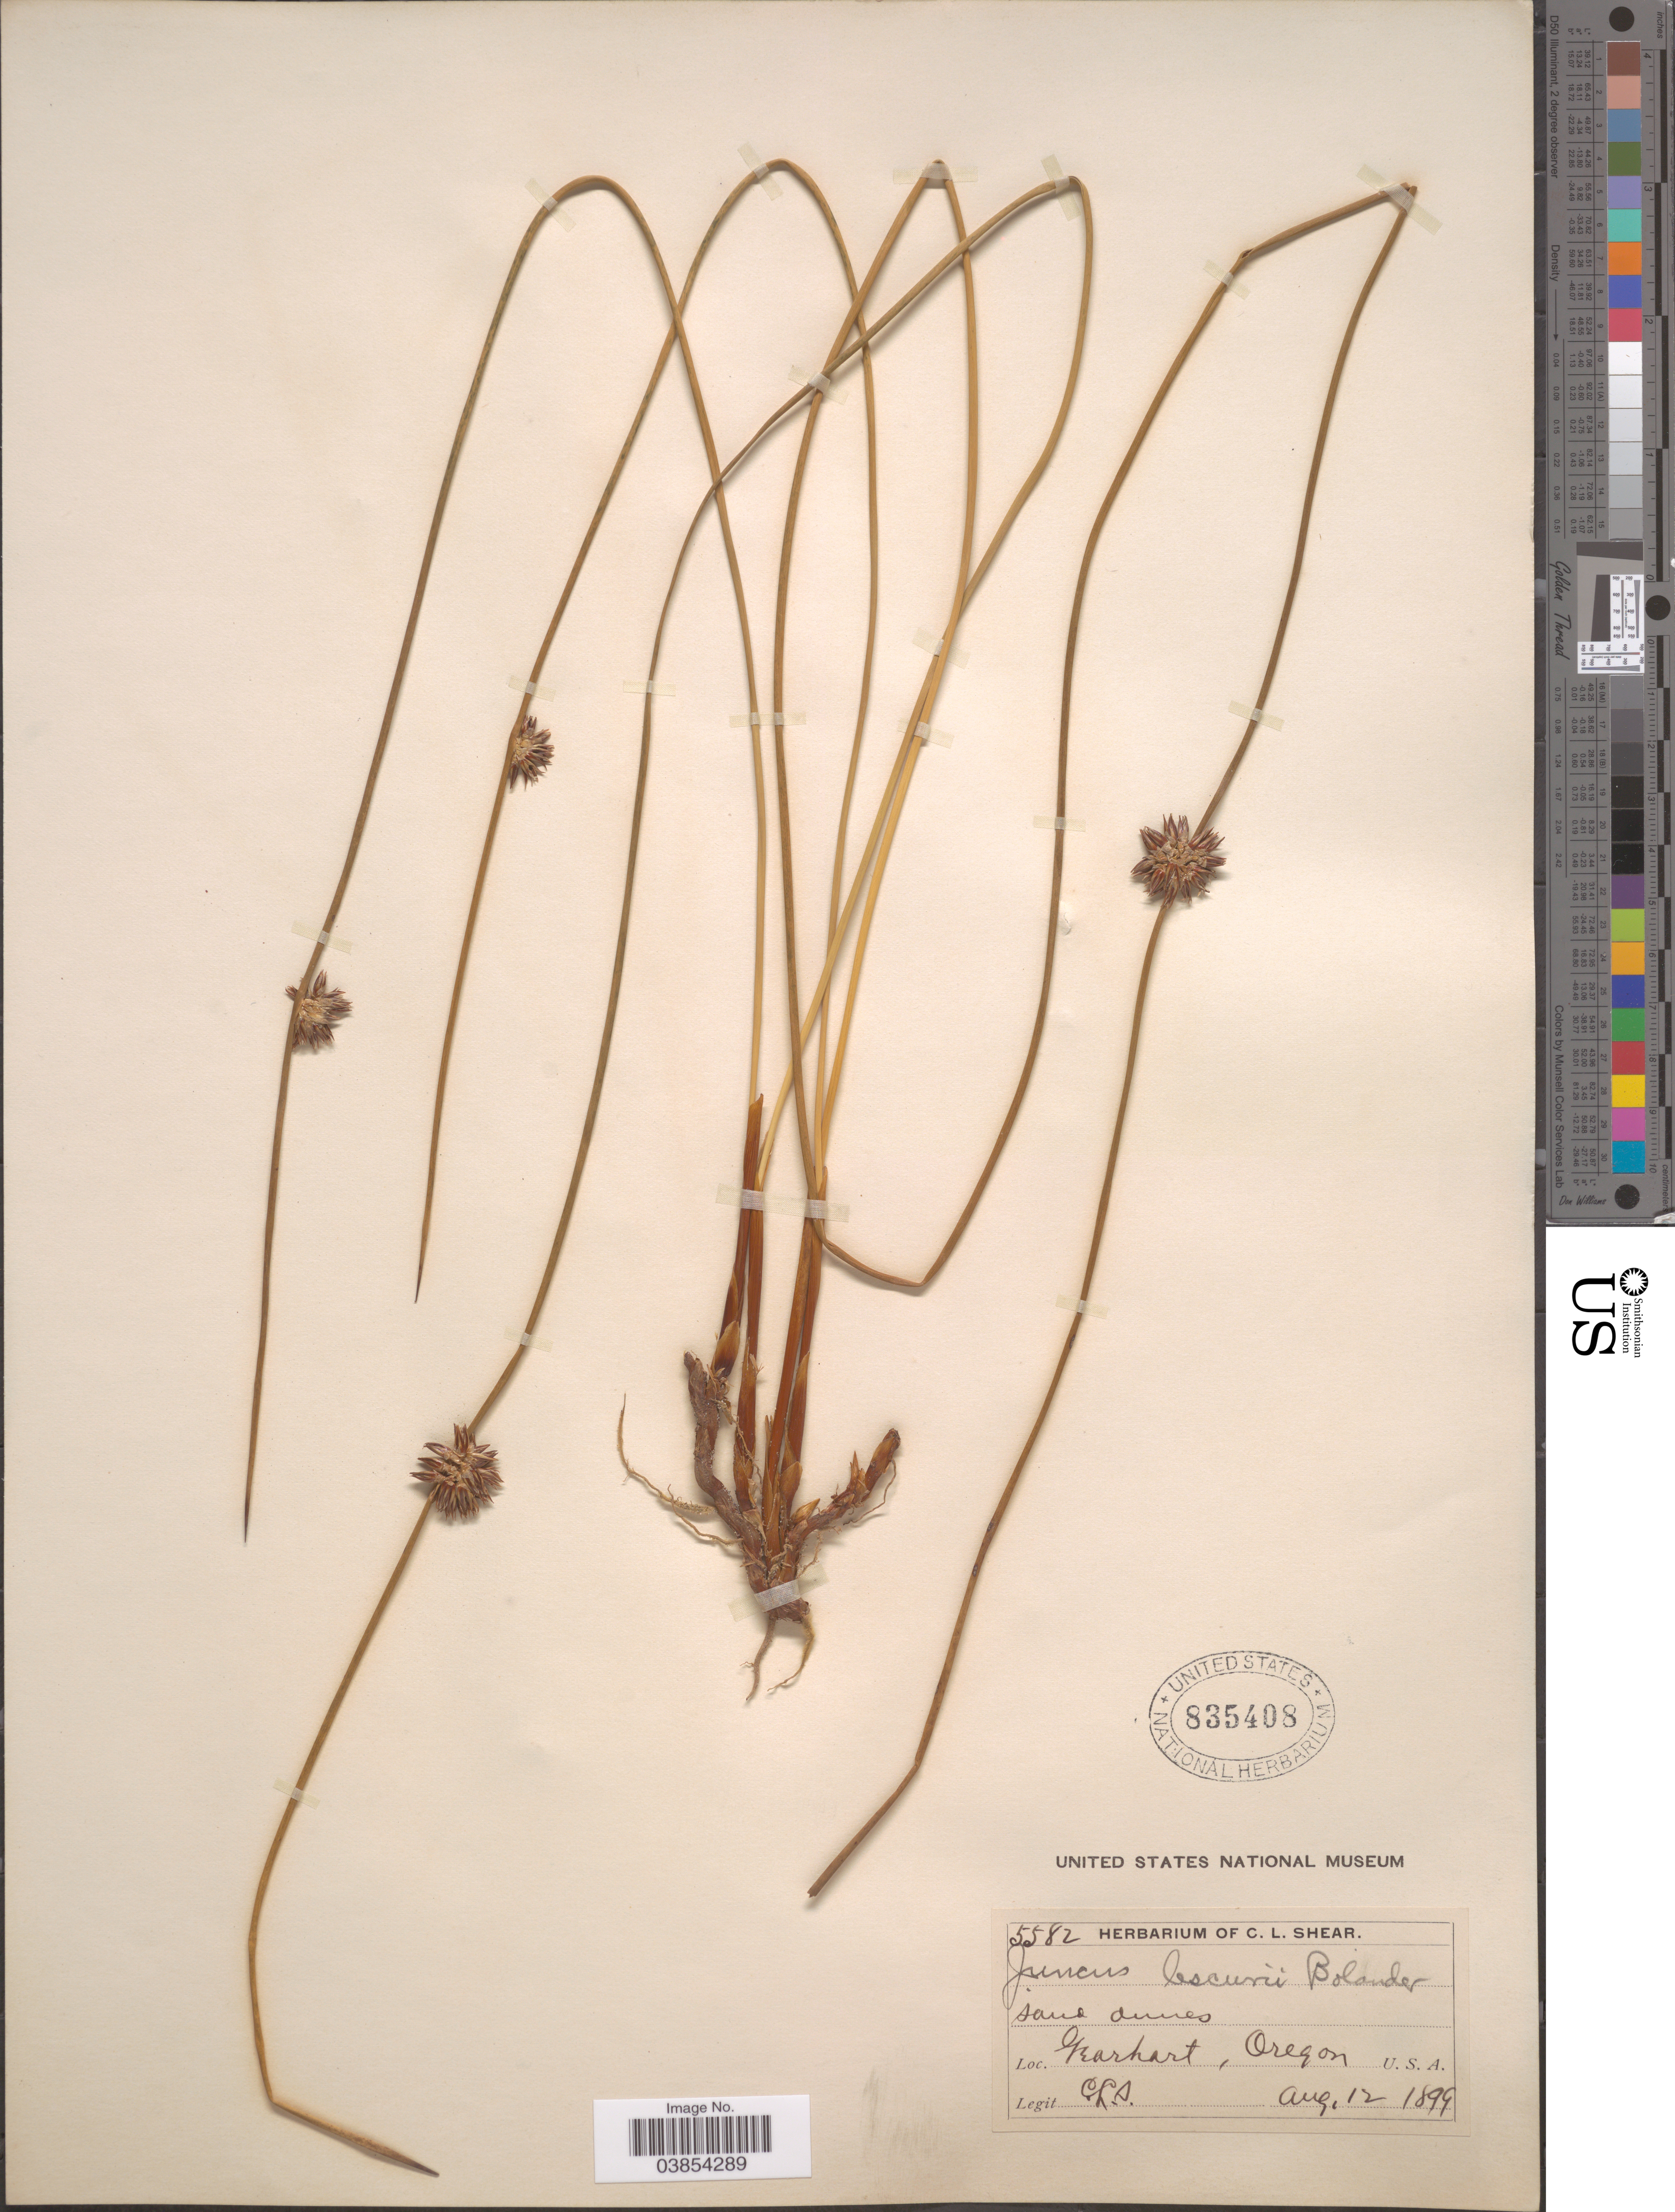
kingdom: Plantae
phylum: Tracheophyta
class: Liliopsida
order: Poales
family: Juncaceae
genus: Juncus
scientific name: Juncus lesueurii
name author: Bol.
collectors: C. L. Shear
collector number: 5582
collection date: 1899-08-12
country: United States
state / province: Oregon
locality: Gearhart.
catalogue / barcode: US 835408